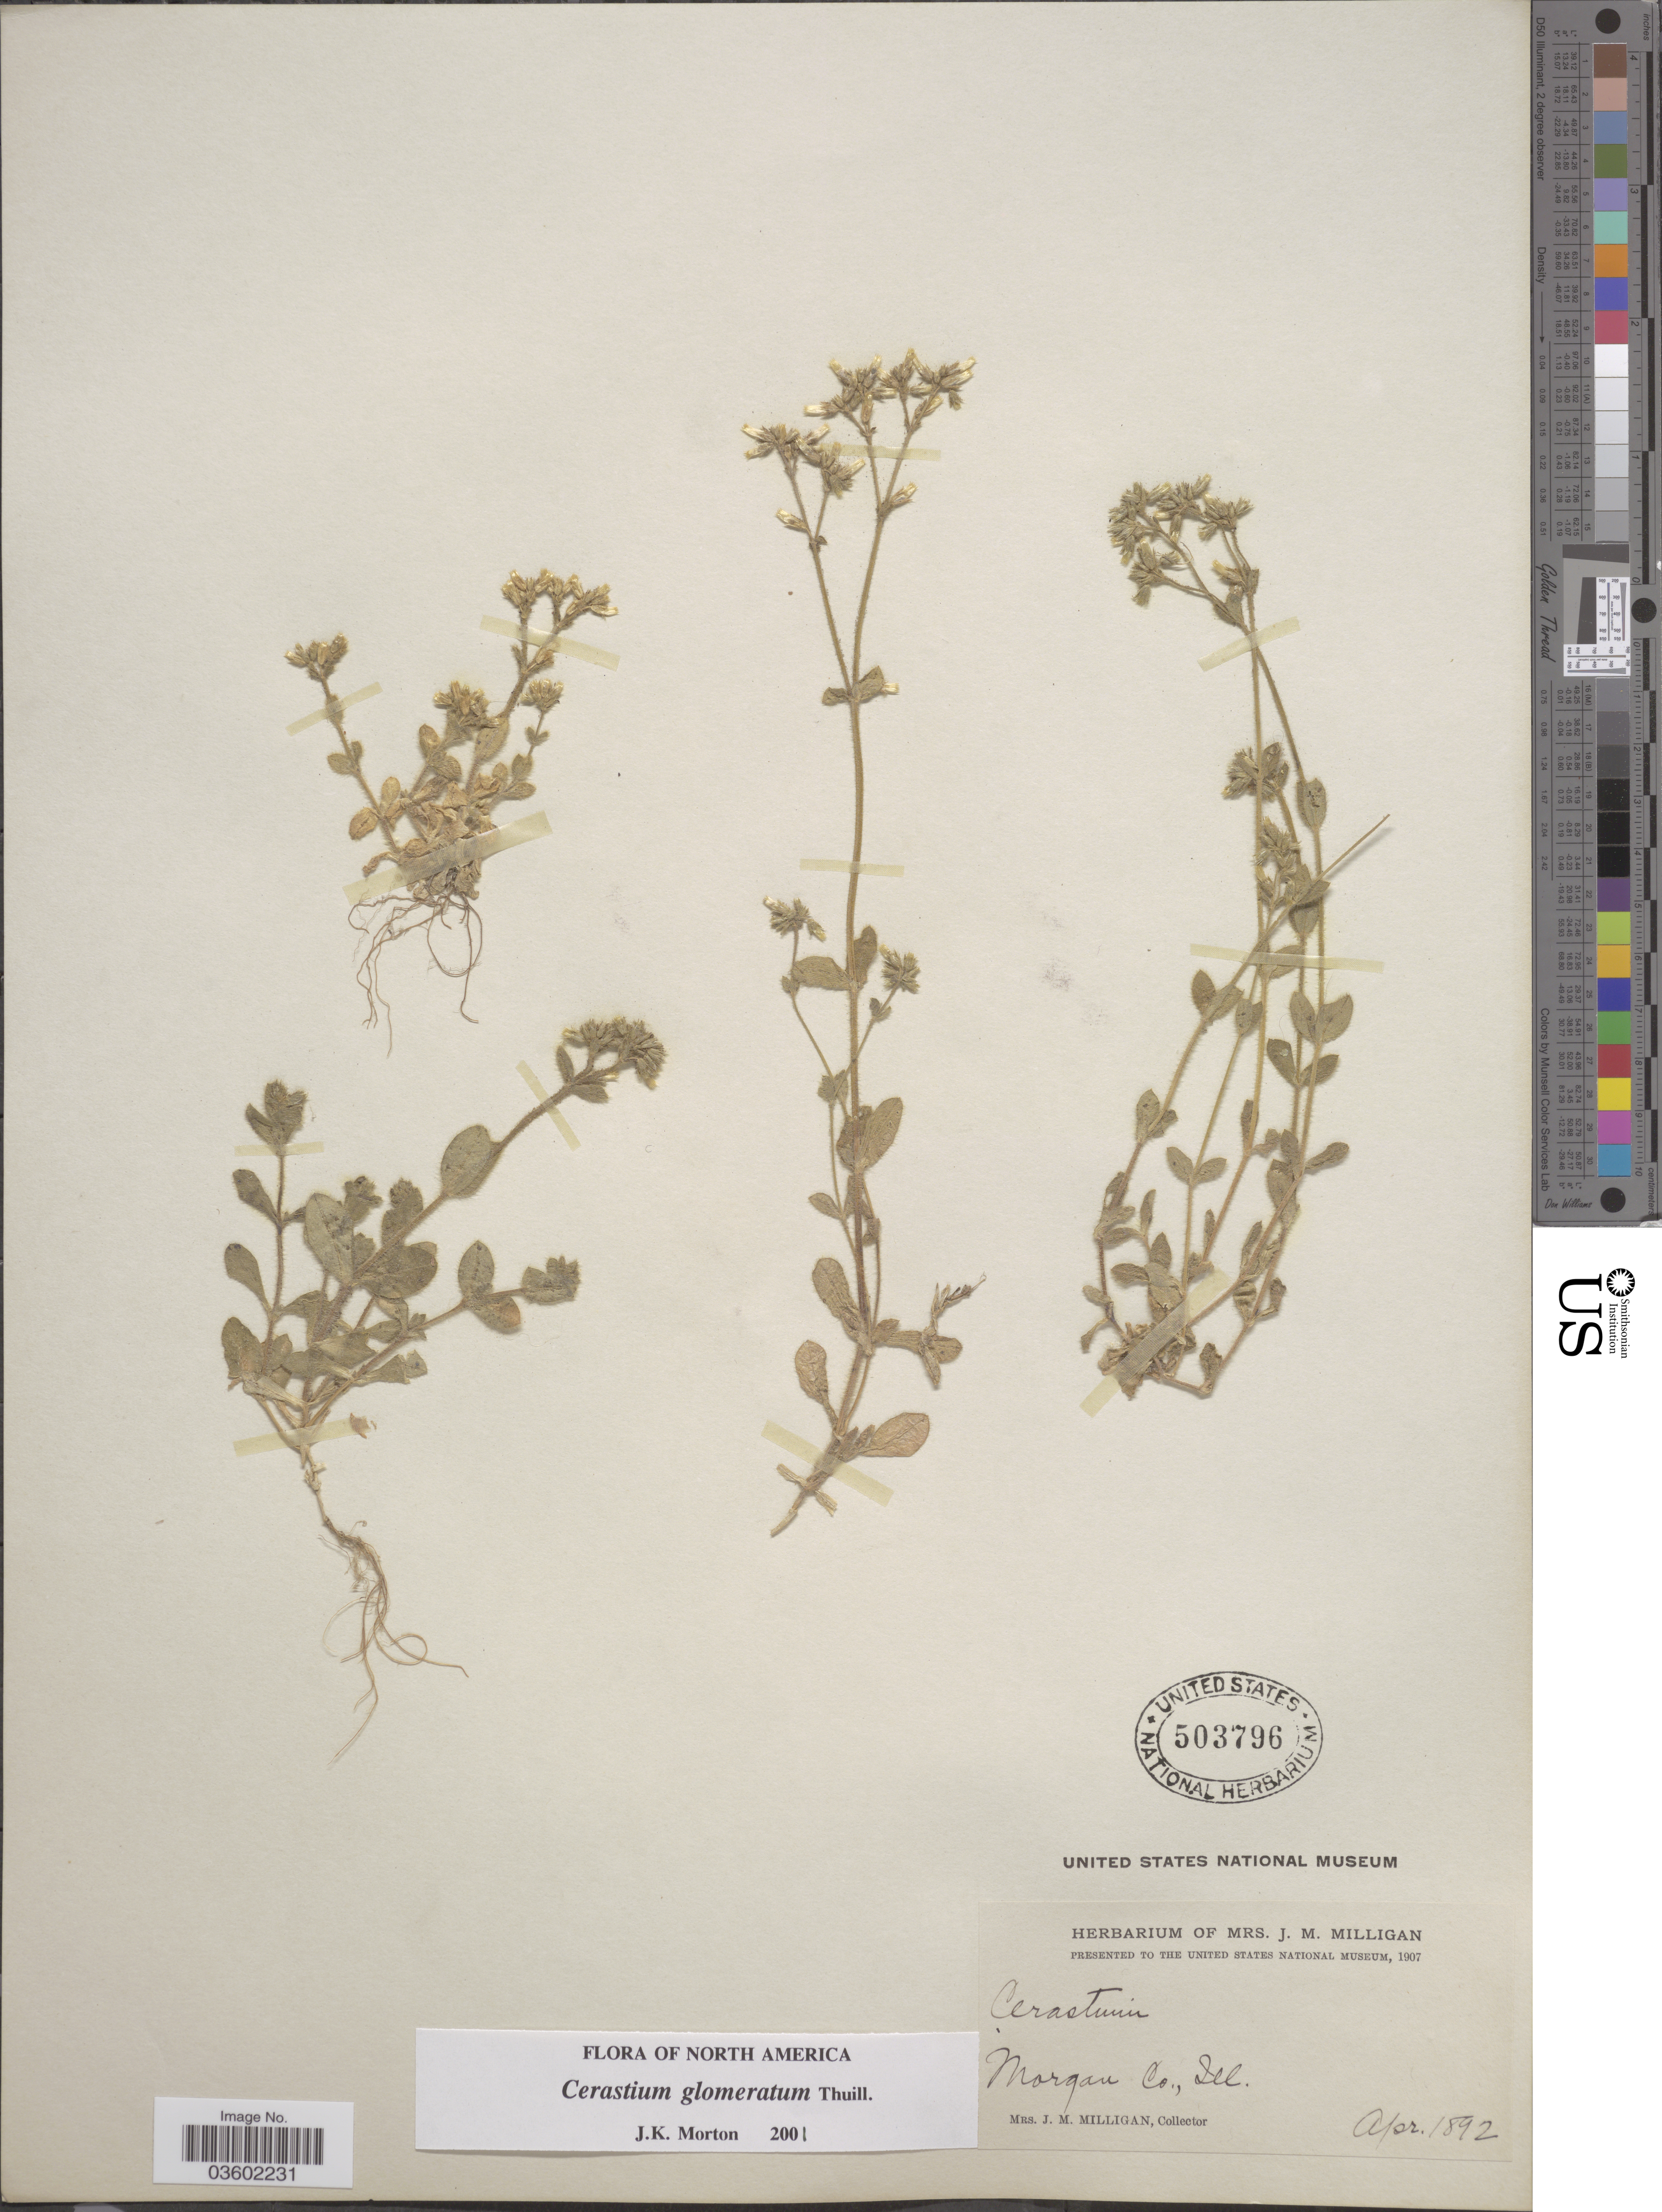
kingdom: Plantae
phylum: Tracheophyta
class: Magnoliopsida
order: Caryophyllales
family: Caryophyllaceae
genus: Cerastium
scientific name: Cerastium viscosum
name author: L.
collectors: J. Milligan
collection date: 1892-04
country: United States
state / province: Illinois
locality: Morgan Co.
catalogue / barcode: US 503796